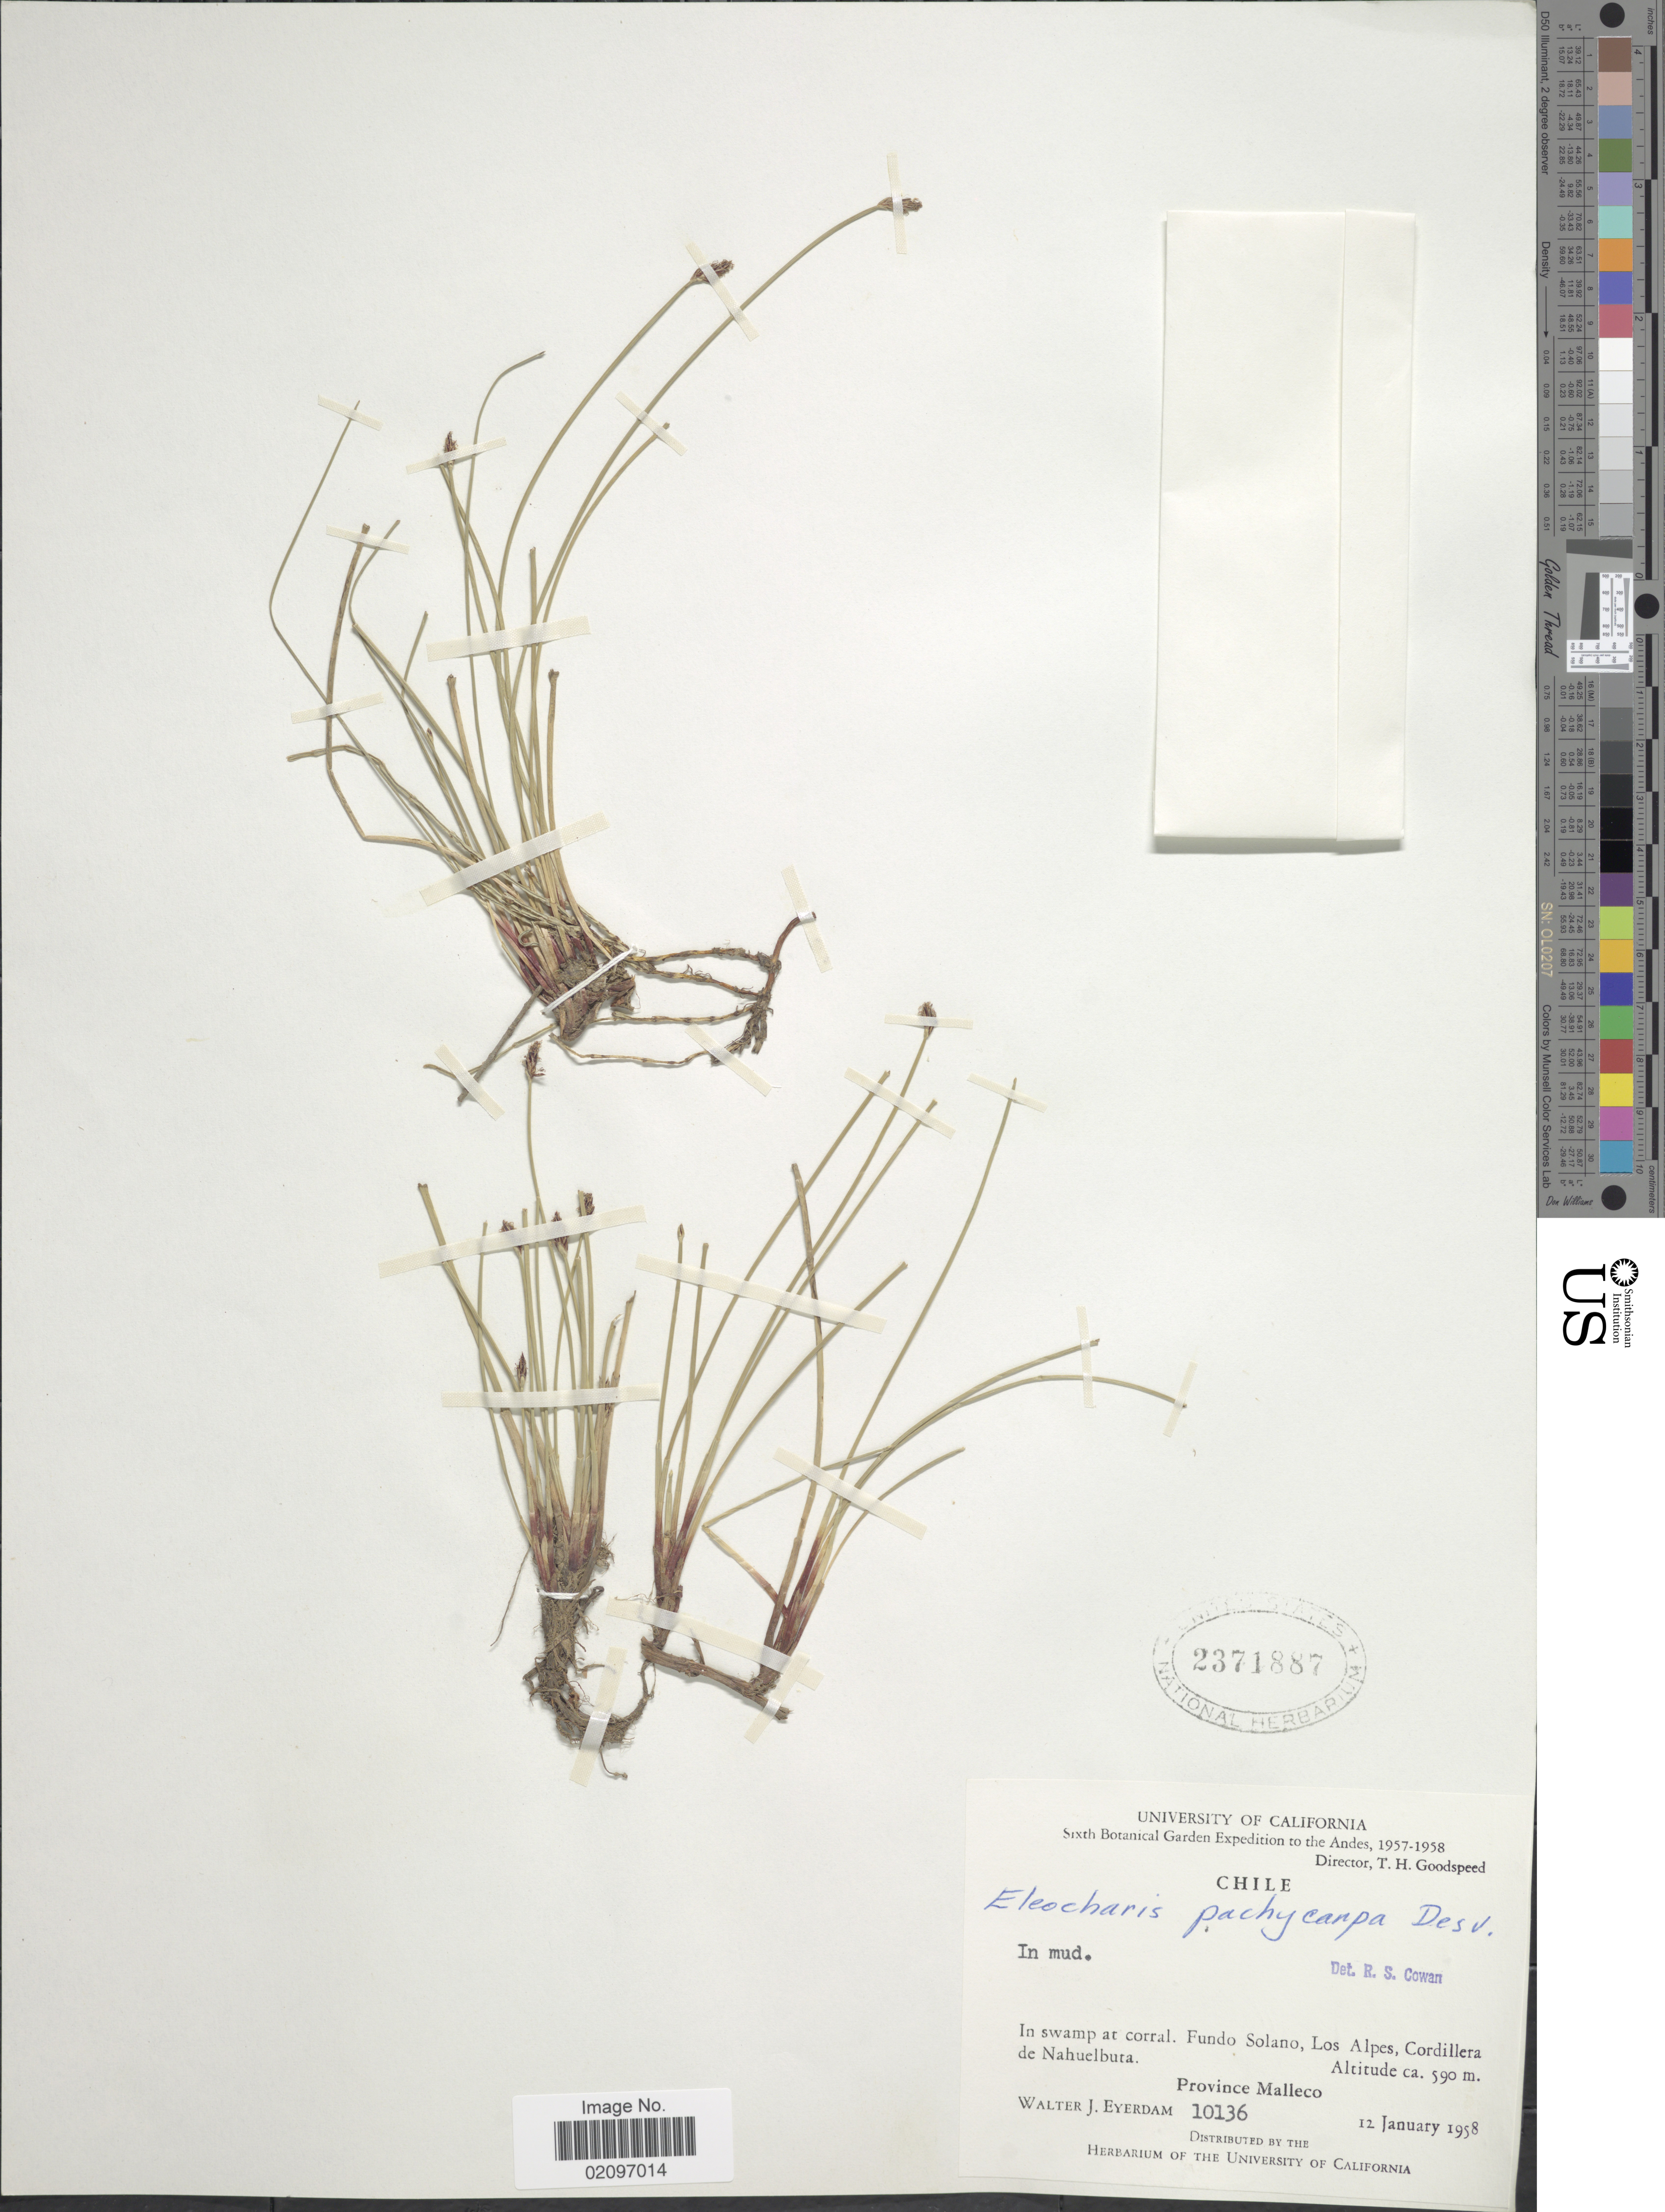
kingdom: Plantae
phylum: Tracheophyta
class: Liliopsida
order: Poales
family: Cyperaceae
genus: Eleocharis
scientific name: Eleocharis pachycarpa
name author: É. Desv.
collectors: W. J. Eyerdam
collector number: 10136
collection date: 1958-01-12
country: Chile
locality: In swamp at coral, Fundo Solano, Los Alpes, Cordillera de Nahuelbuta. Province Malleco.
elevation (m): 590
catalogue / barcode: US 2371887